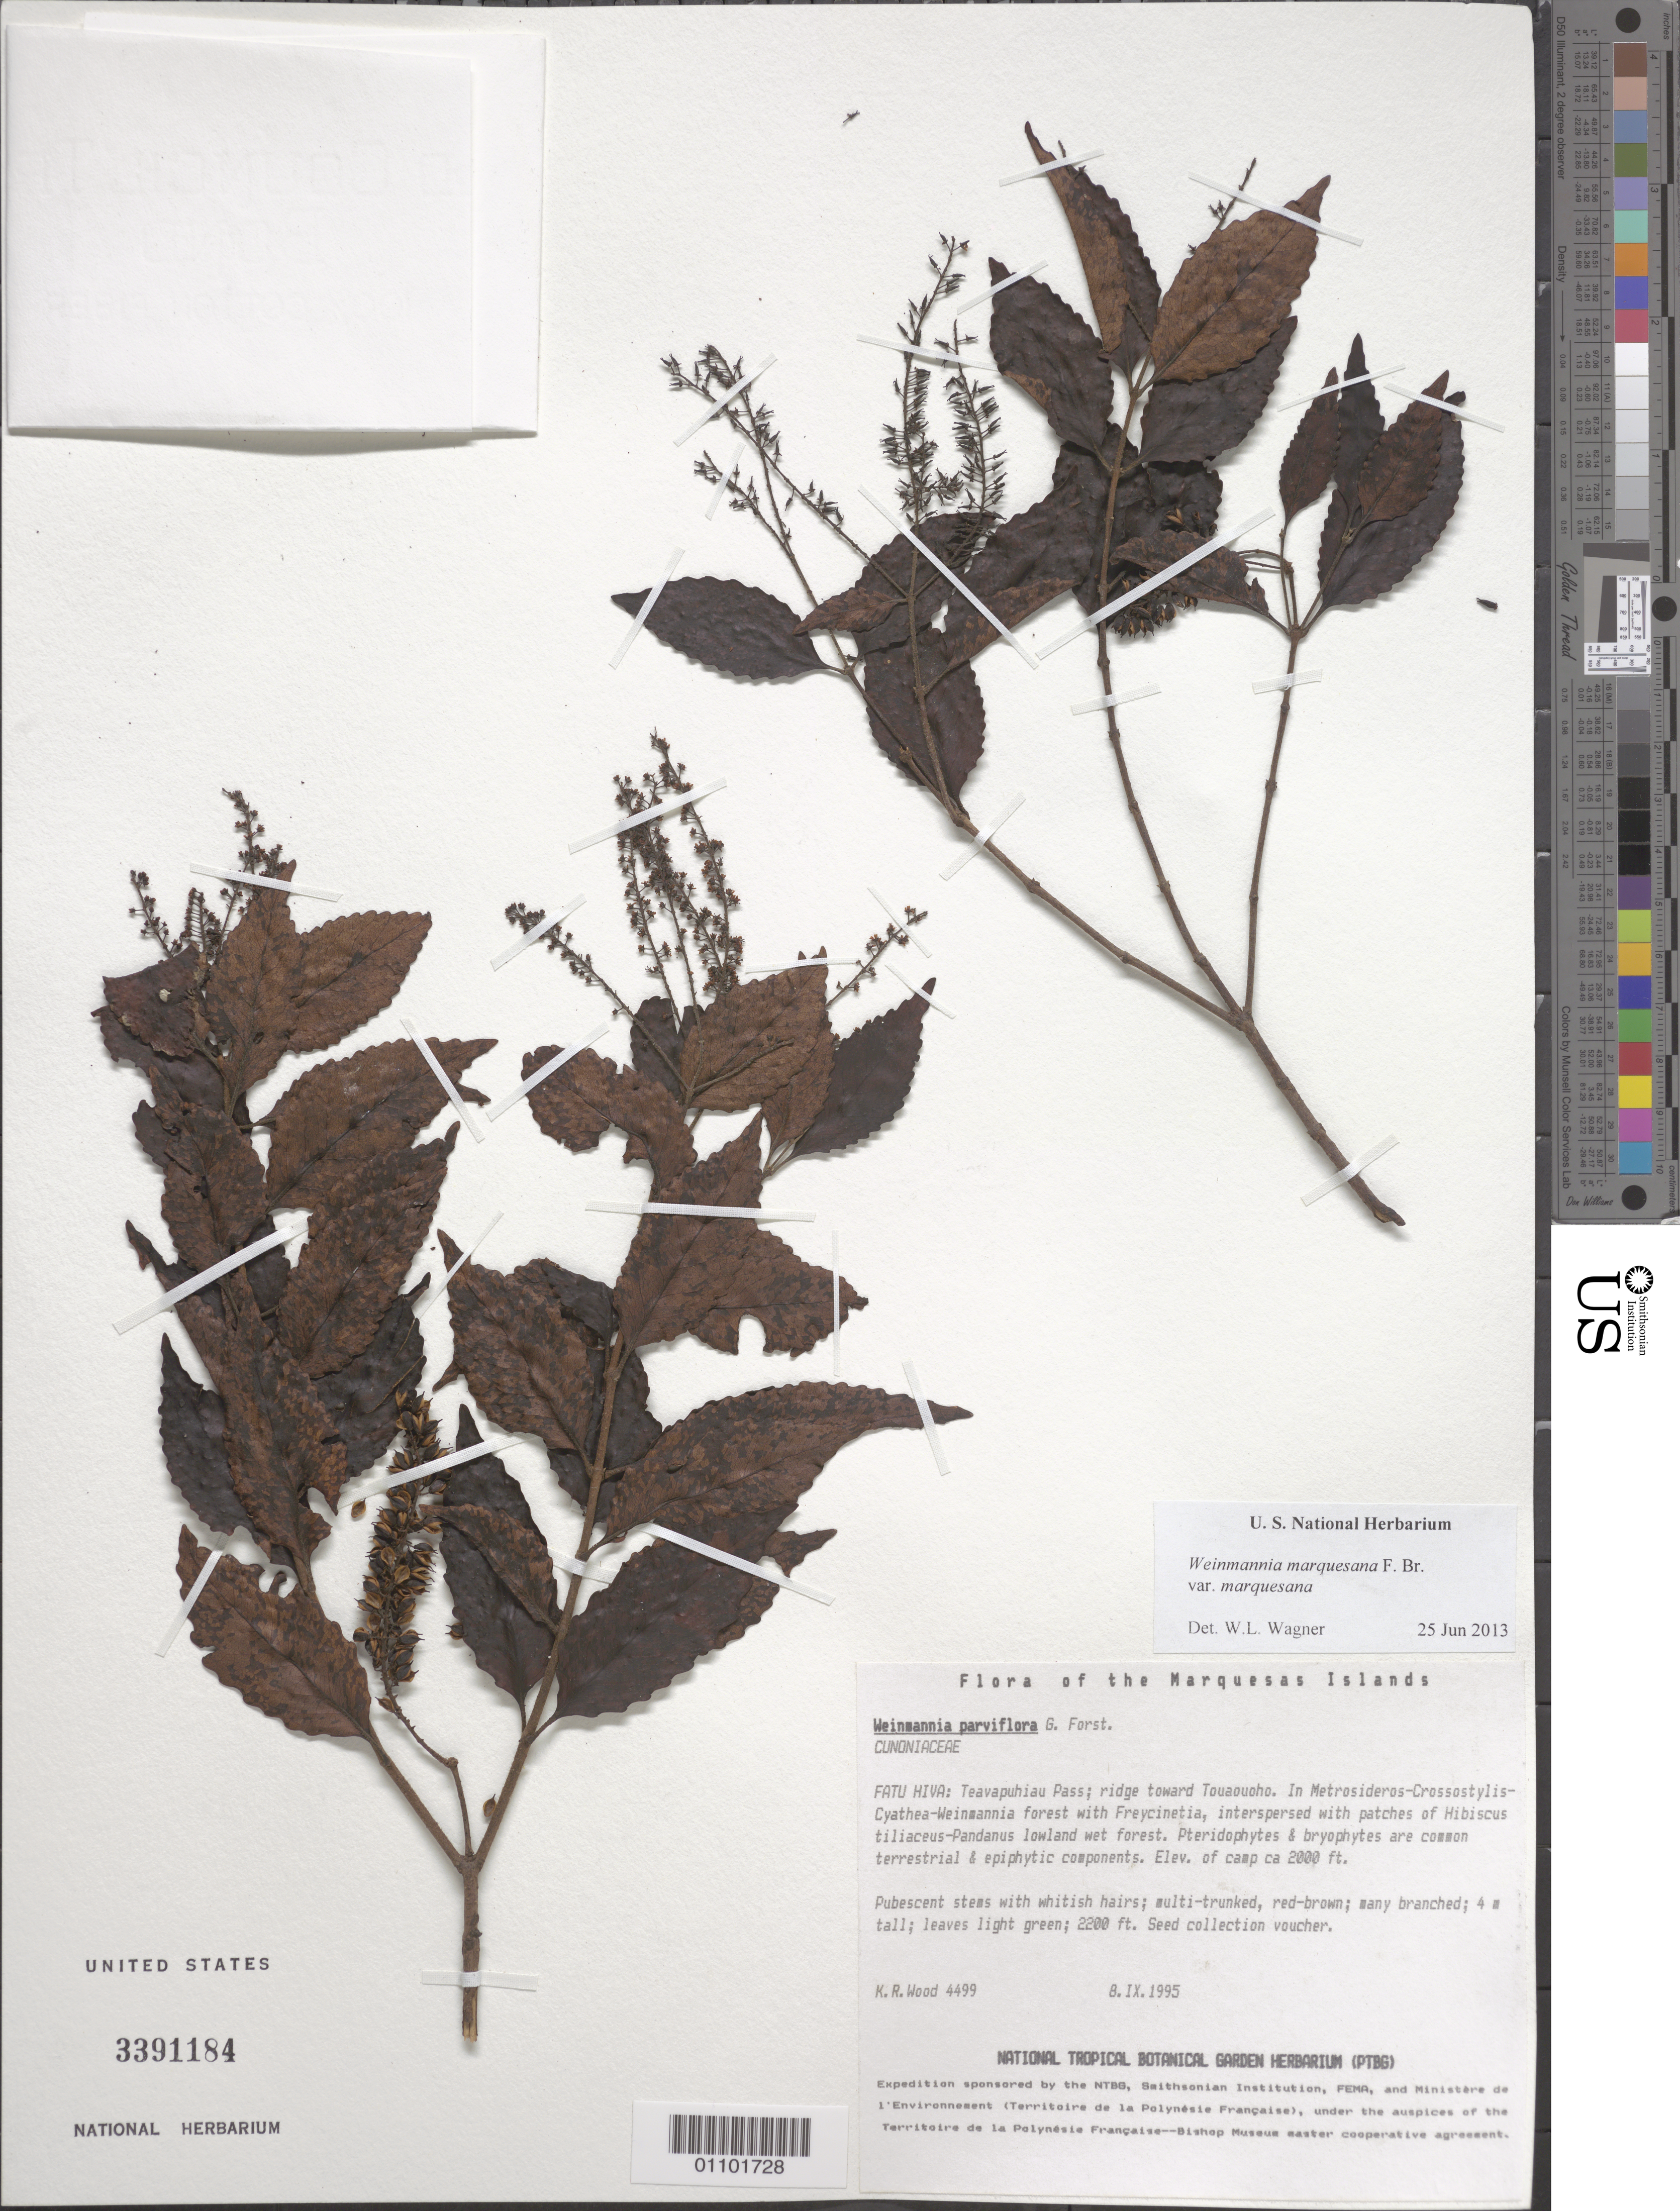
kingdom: Plantae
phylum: Tracheophyta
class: Magnoliopsida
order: Oxalidales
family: Cunoniaceae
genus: Pterophylla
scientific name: Pterophylla marquesana var. marquesana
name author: (F. Br.) Pillon & H.C. Hopkins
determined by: Wagner, W. L., (BOT), Smithsonian Institution - National Museum of Natural History (UNITED STATES)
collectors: K. R. Wood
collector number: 4499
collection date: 1995-09-08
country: French Polynesia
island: Fatu Hiva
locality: Teavapuhiau Pass, ridge toward Touaouoho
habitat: Metrosideros-Crossostylis-Cyathea-Weinmannia w/ Freycinetia; interspersed w/ Hibiscus tiliaceus-Pandanus lowland wet forest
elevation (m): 671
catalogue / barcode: US 3391184